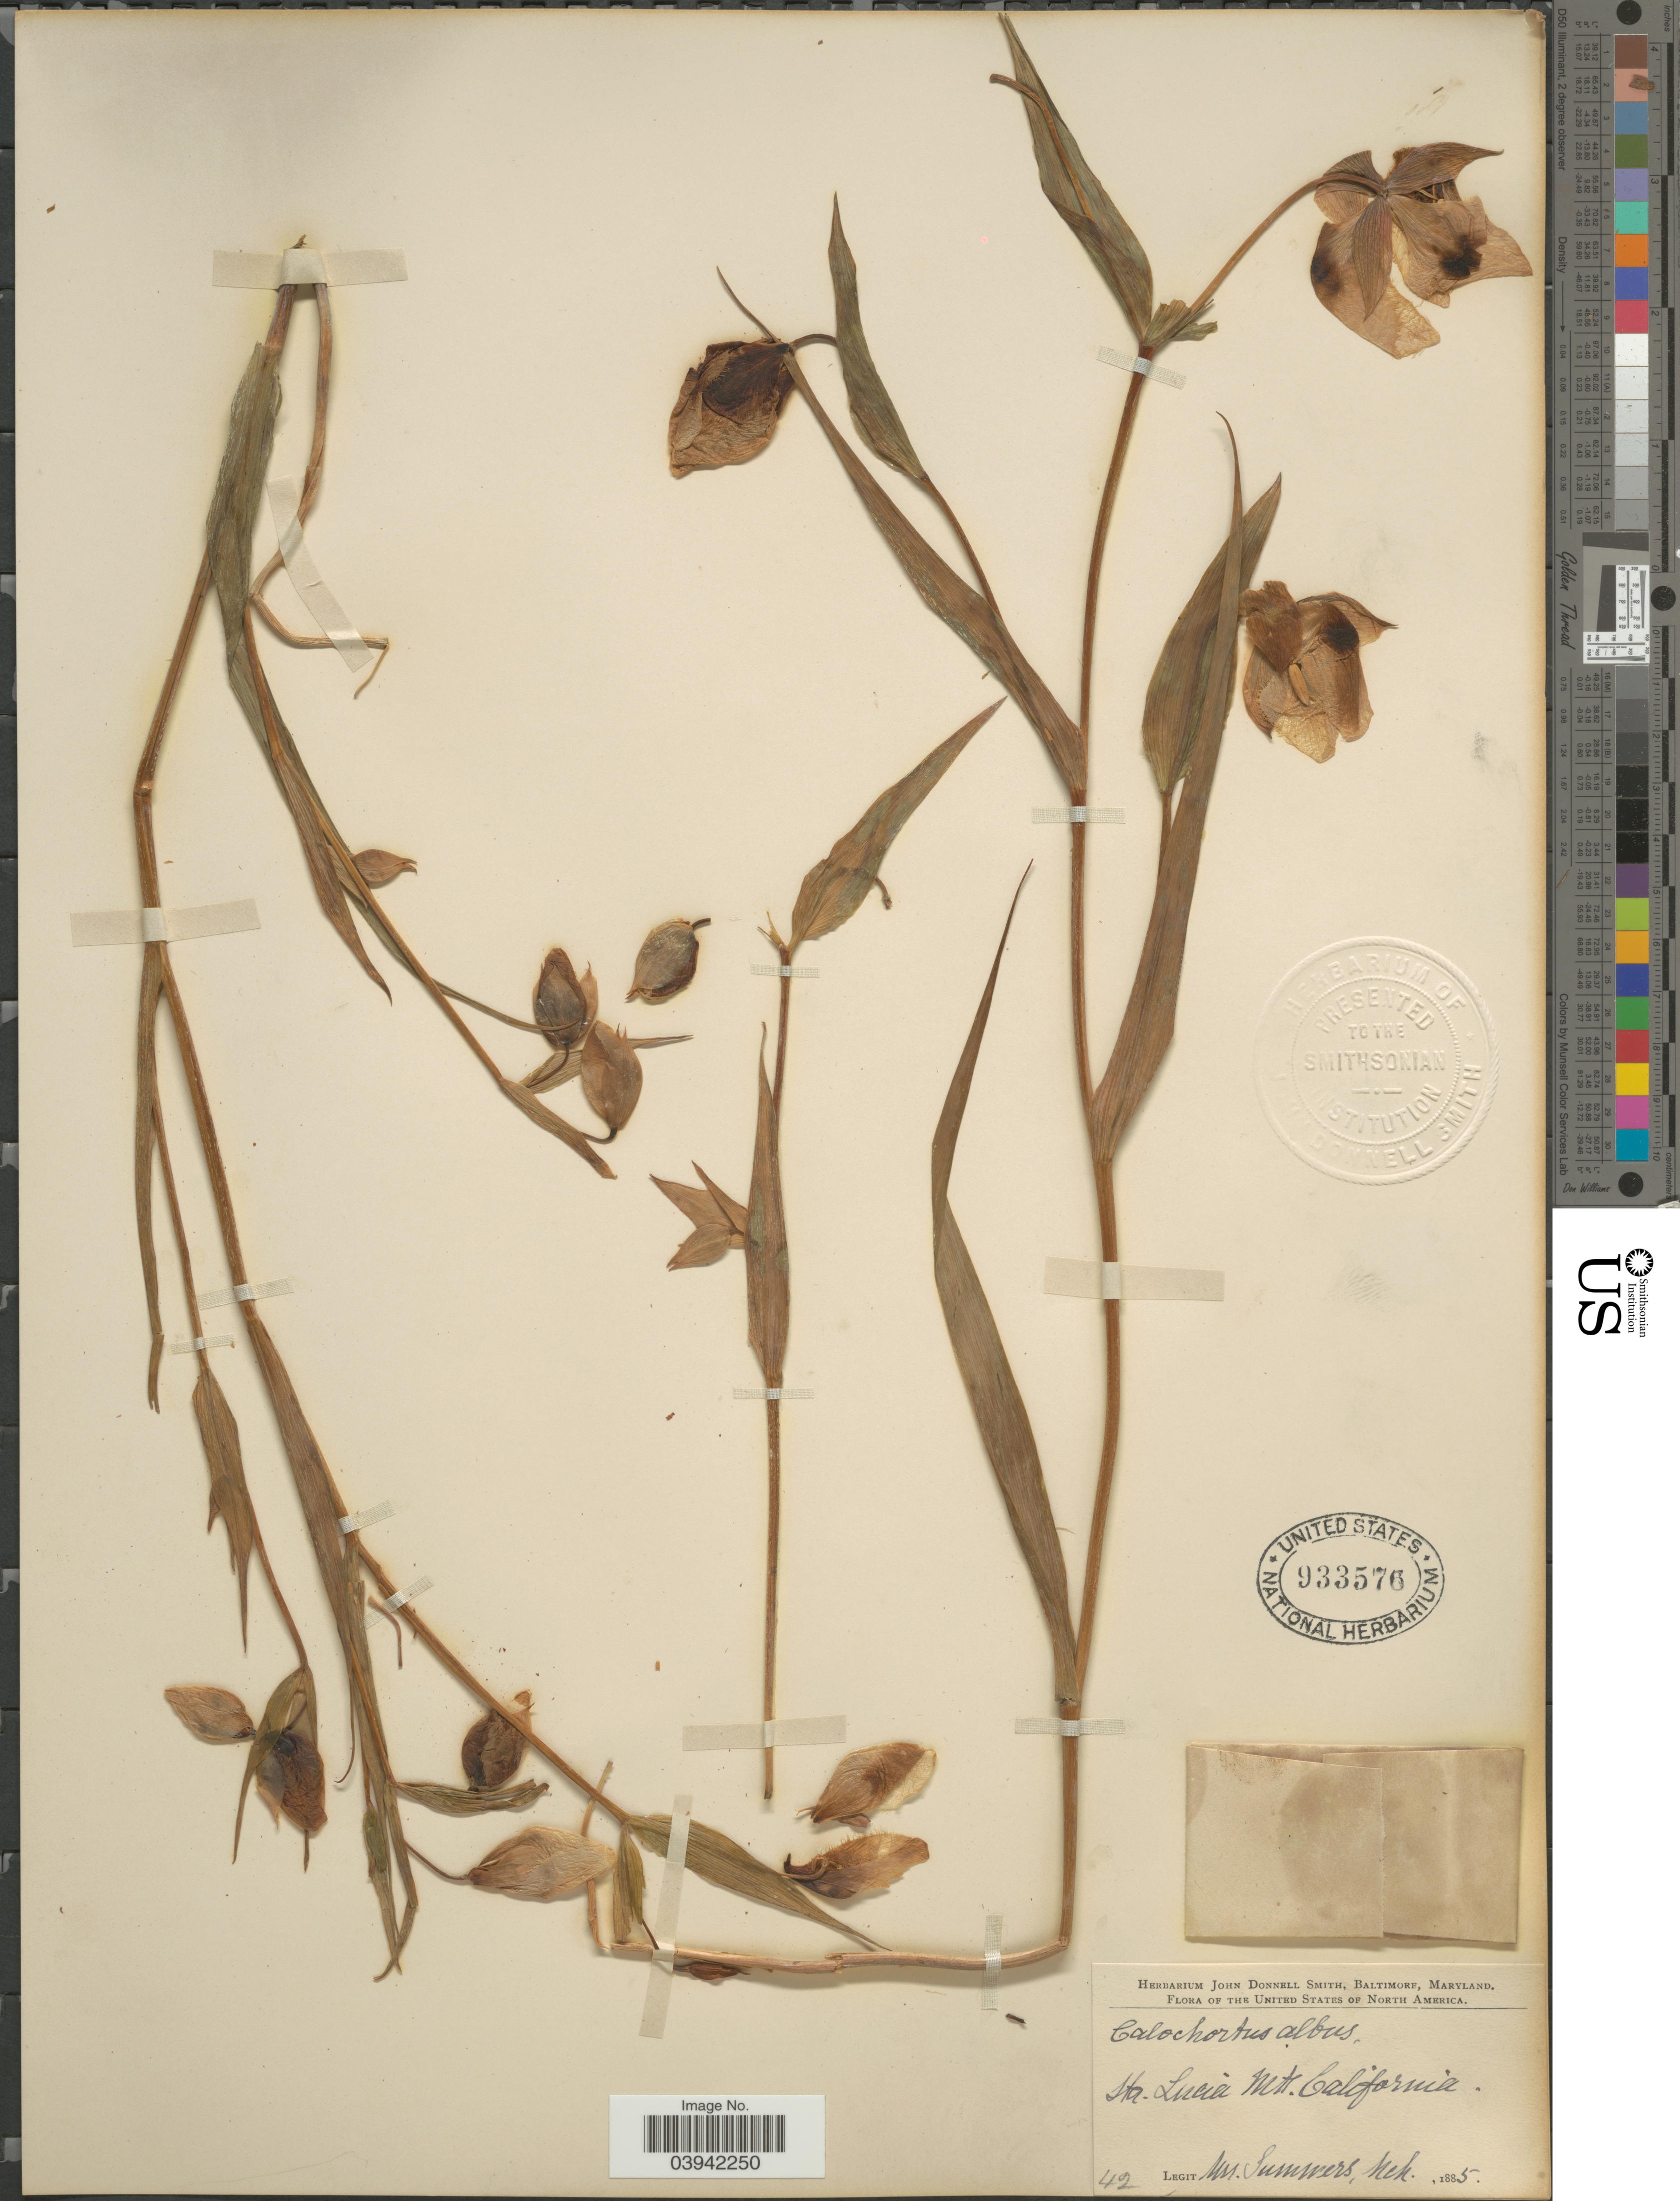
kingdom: Plantae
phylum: Tracheophyta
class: Liliopsida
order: Liliales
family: Liliaceae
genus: Calochortus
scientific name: Calochortus albus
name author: (Benth.) Douglas ex Benth.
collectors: Summers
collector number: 42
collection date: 1885-03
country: United States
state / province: California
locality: Sta. Lucia Mts.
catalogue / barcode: US 933576